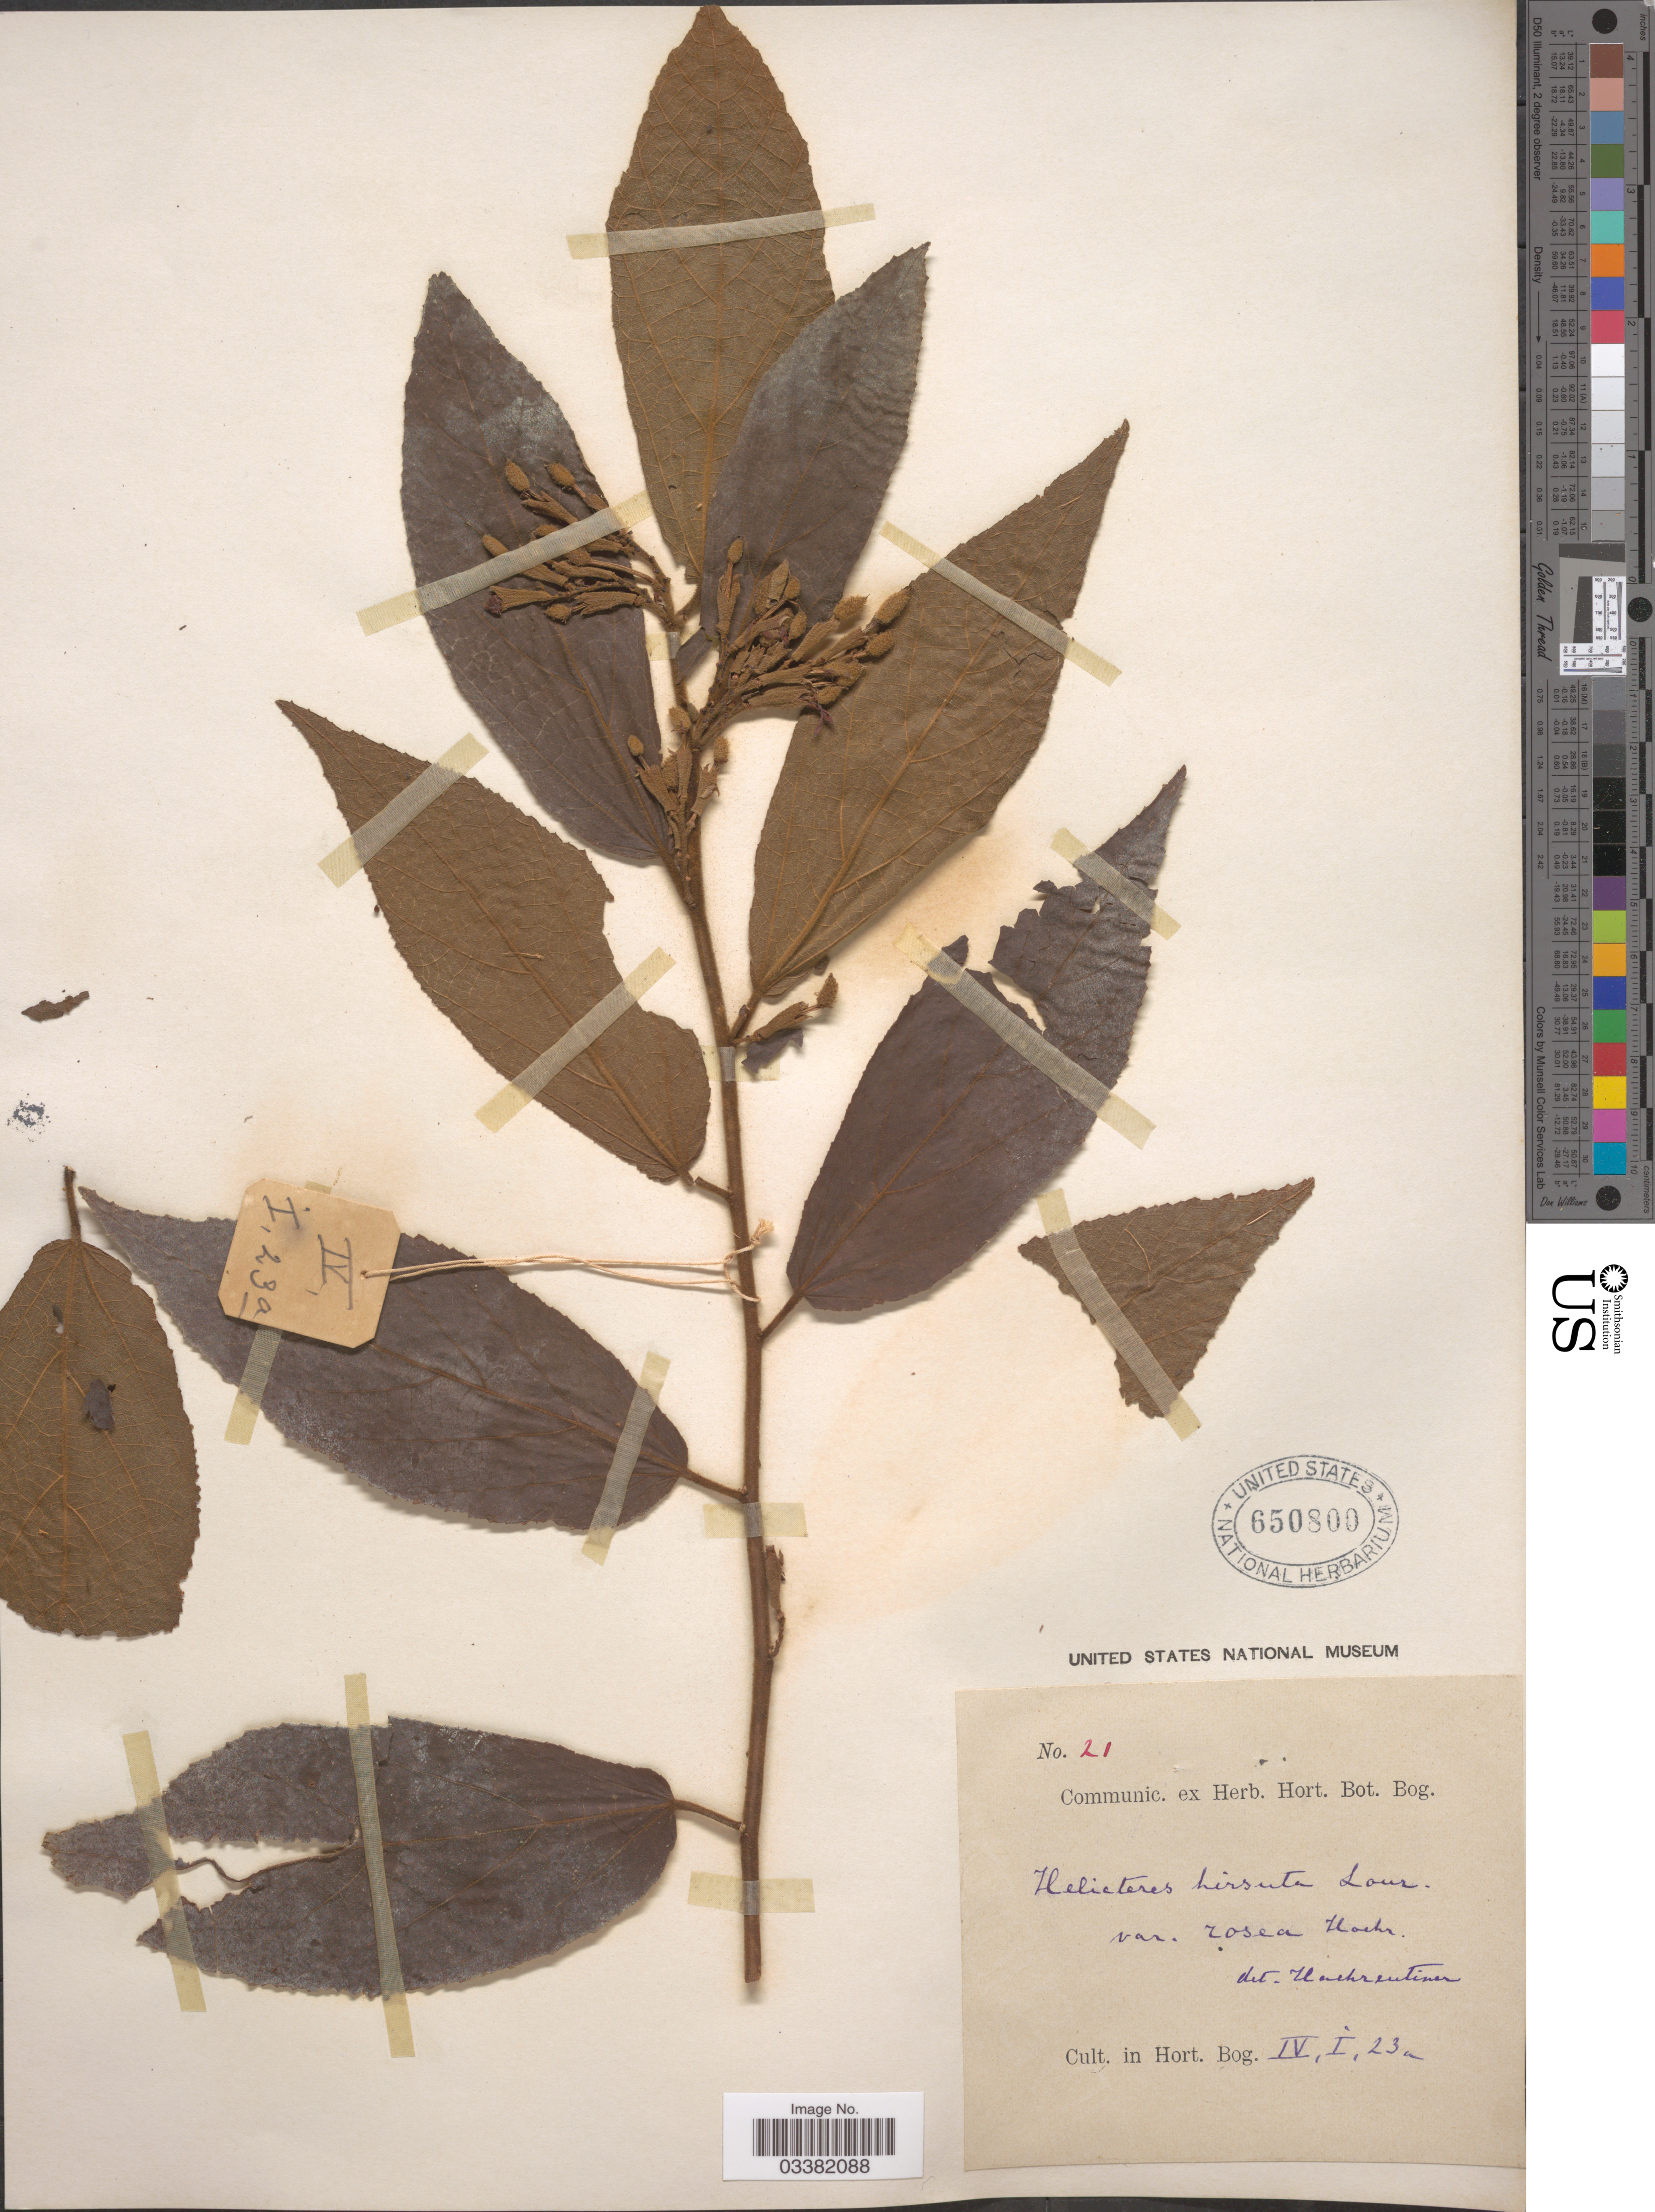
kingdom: Plantae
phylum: Tracheophyta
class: Magnoliopsida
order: Malvales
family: Malvaceae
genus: Helicteres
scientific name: Helicteres hirsuta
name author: Lour.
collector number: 21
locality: Cult. in Hort. Bog. IV, I, 23 [illegible text].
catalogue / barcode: US 650800